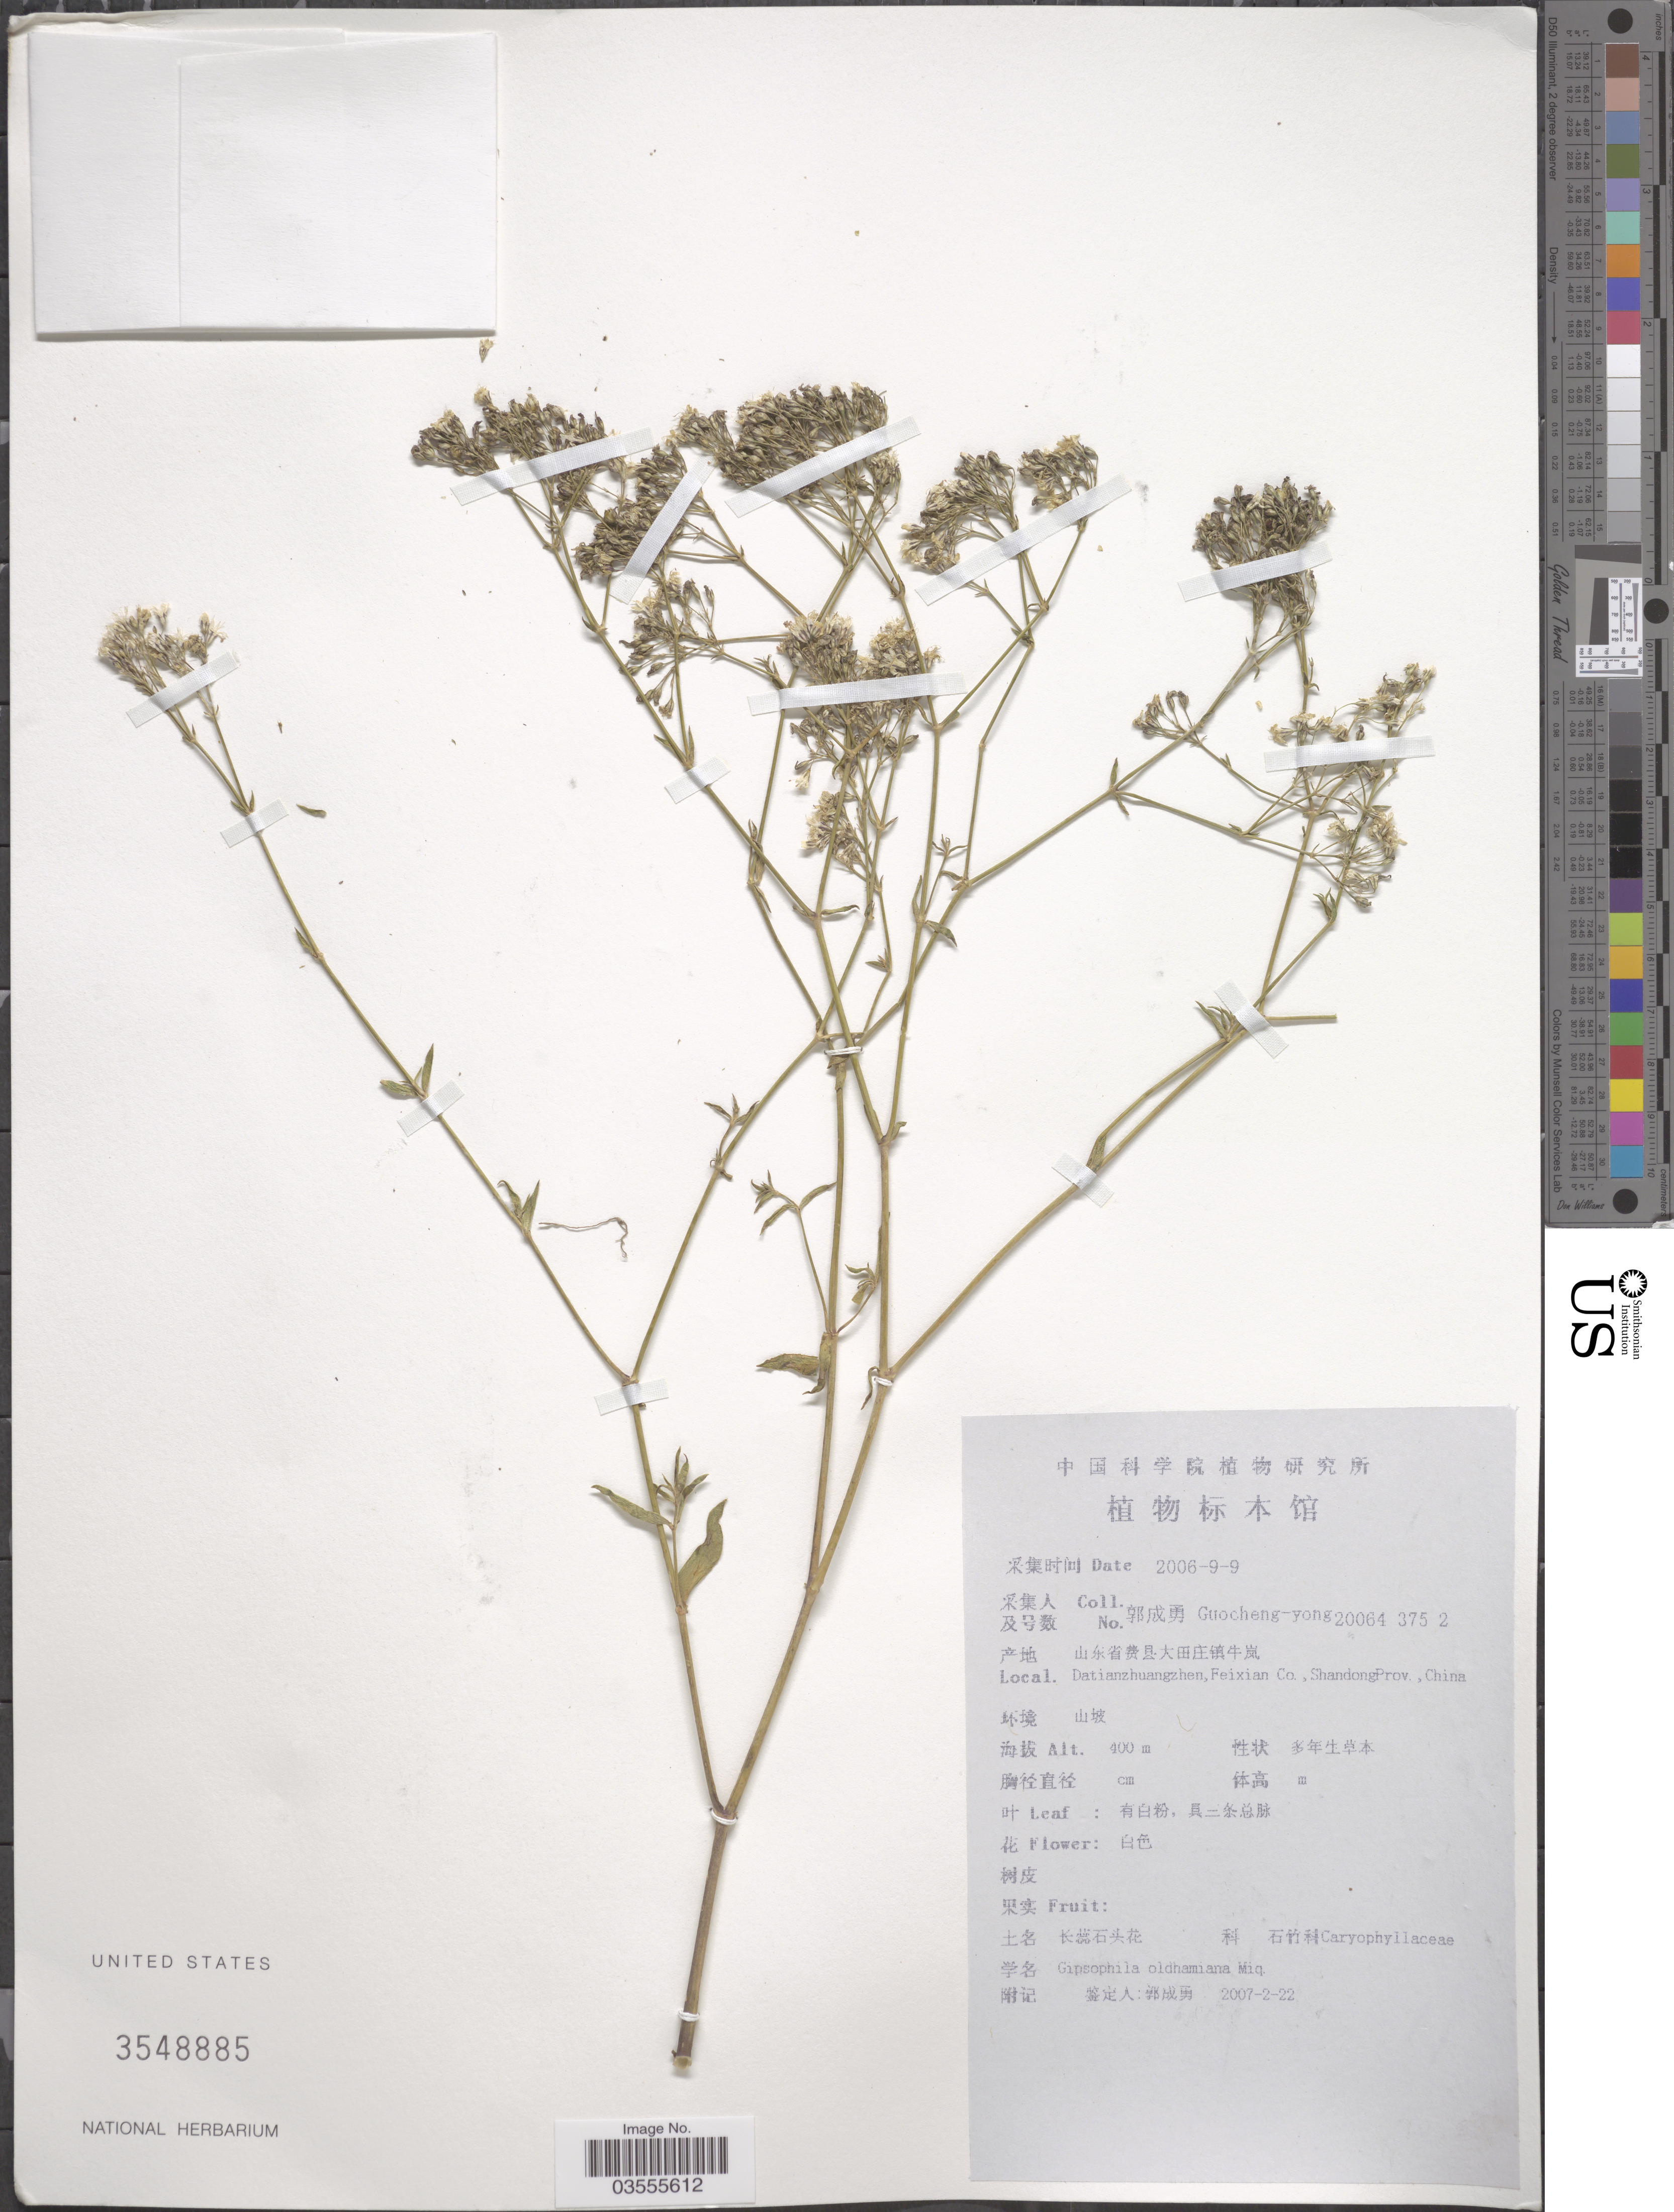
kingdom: Plantae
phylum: Tracheophyta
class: Magnoliopsida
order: Caryophyllales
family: Caryophyllaceae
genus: Gypsophila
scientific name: Gypsophila oldhamiana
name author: Miq.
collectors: Guo cheng-yong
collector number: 200643752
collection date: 2006-09-09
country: China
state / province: Shandong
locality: Datianzhuangzhen, Feixian Co.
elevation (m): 400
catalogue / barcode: US 3548885